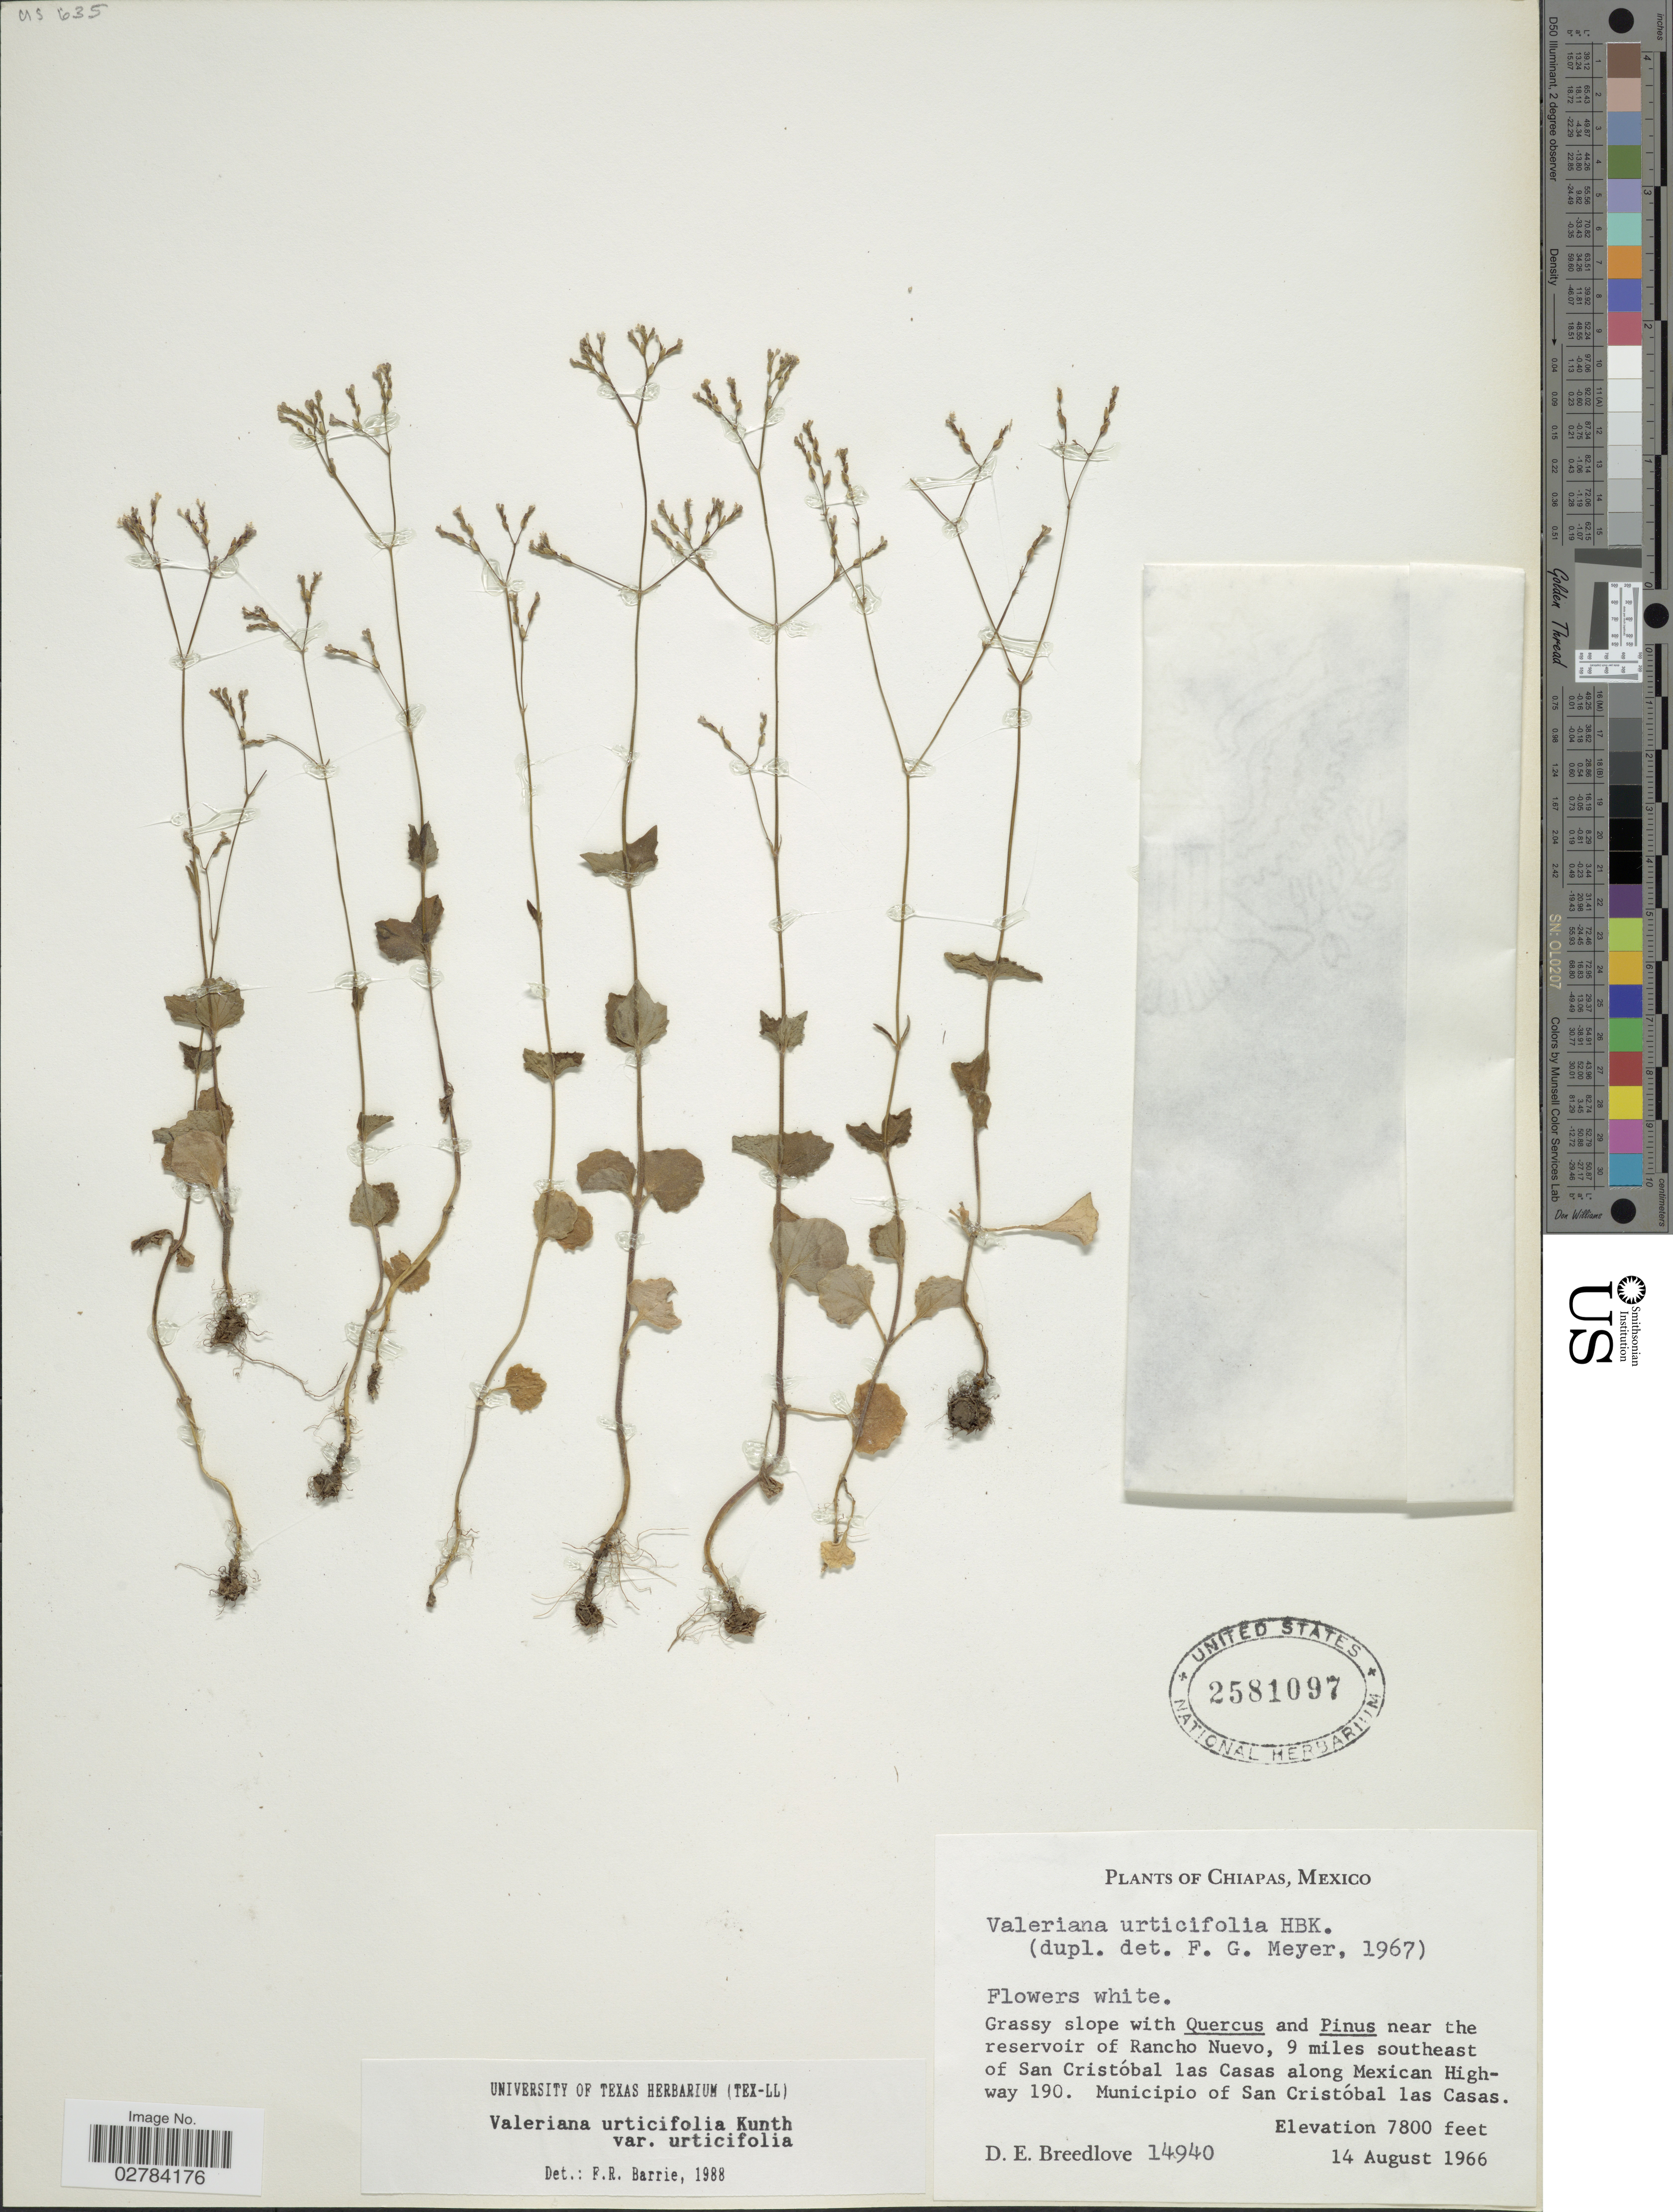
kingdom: Plantae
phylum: Tracheophyta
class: Magnoliopsida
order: Dipsacales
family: Caprifoliaceae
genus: Valeriana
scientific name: Valeriana urticifolia var. urticifolia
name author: Kunth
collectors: D. E. Breedlove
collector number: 14940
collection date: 1966-08-14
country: Mexico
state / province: Chiapas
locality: Near the reservoir of Rancho Nuevo, 9 miles southeast of San Cristóbal las Casas along Mexican Highway 190, Municipio of San Cristóbal las Casas.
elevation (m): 2377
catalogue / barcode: US 2581097